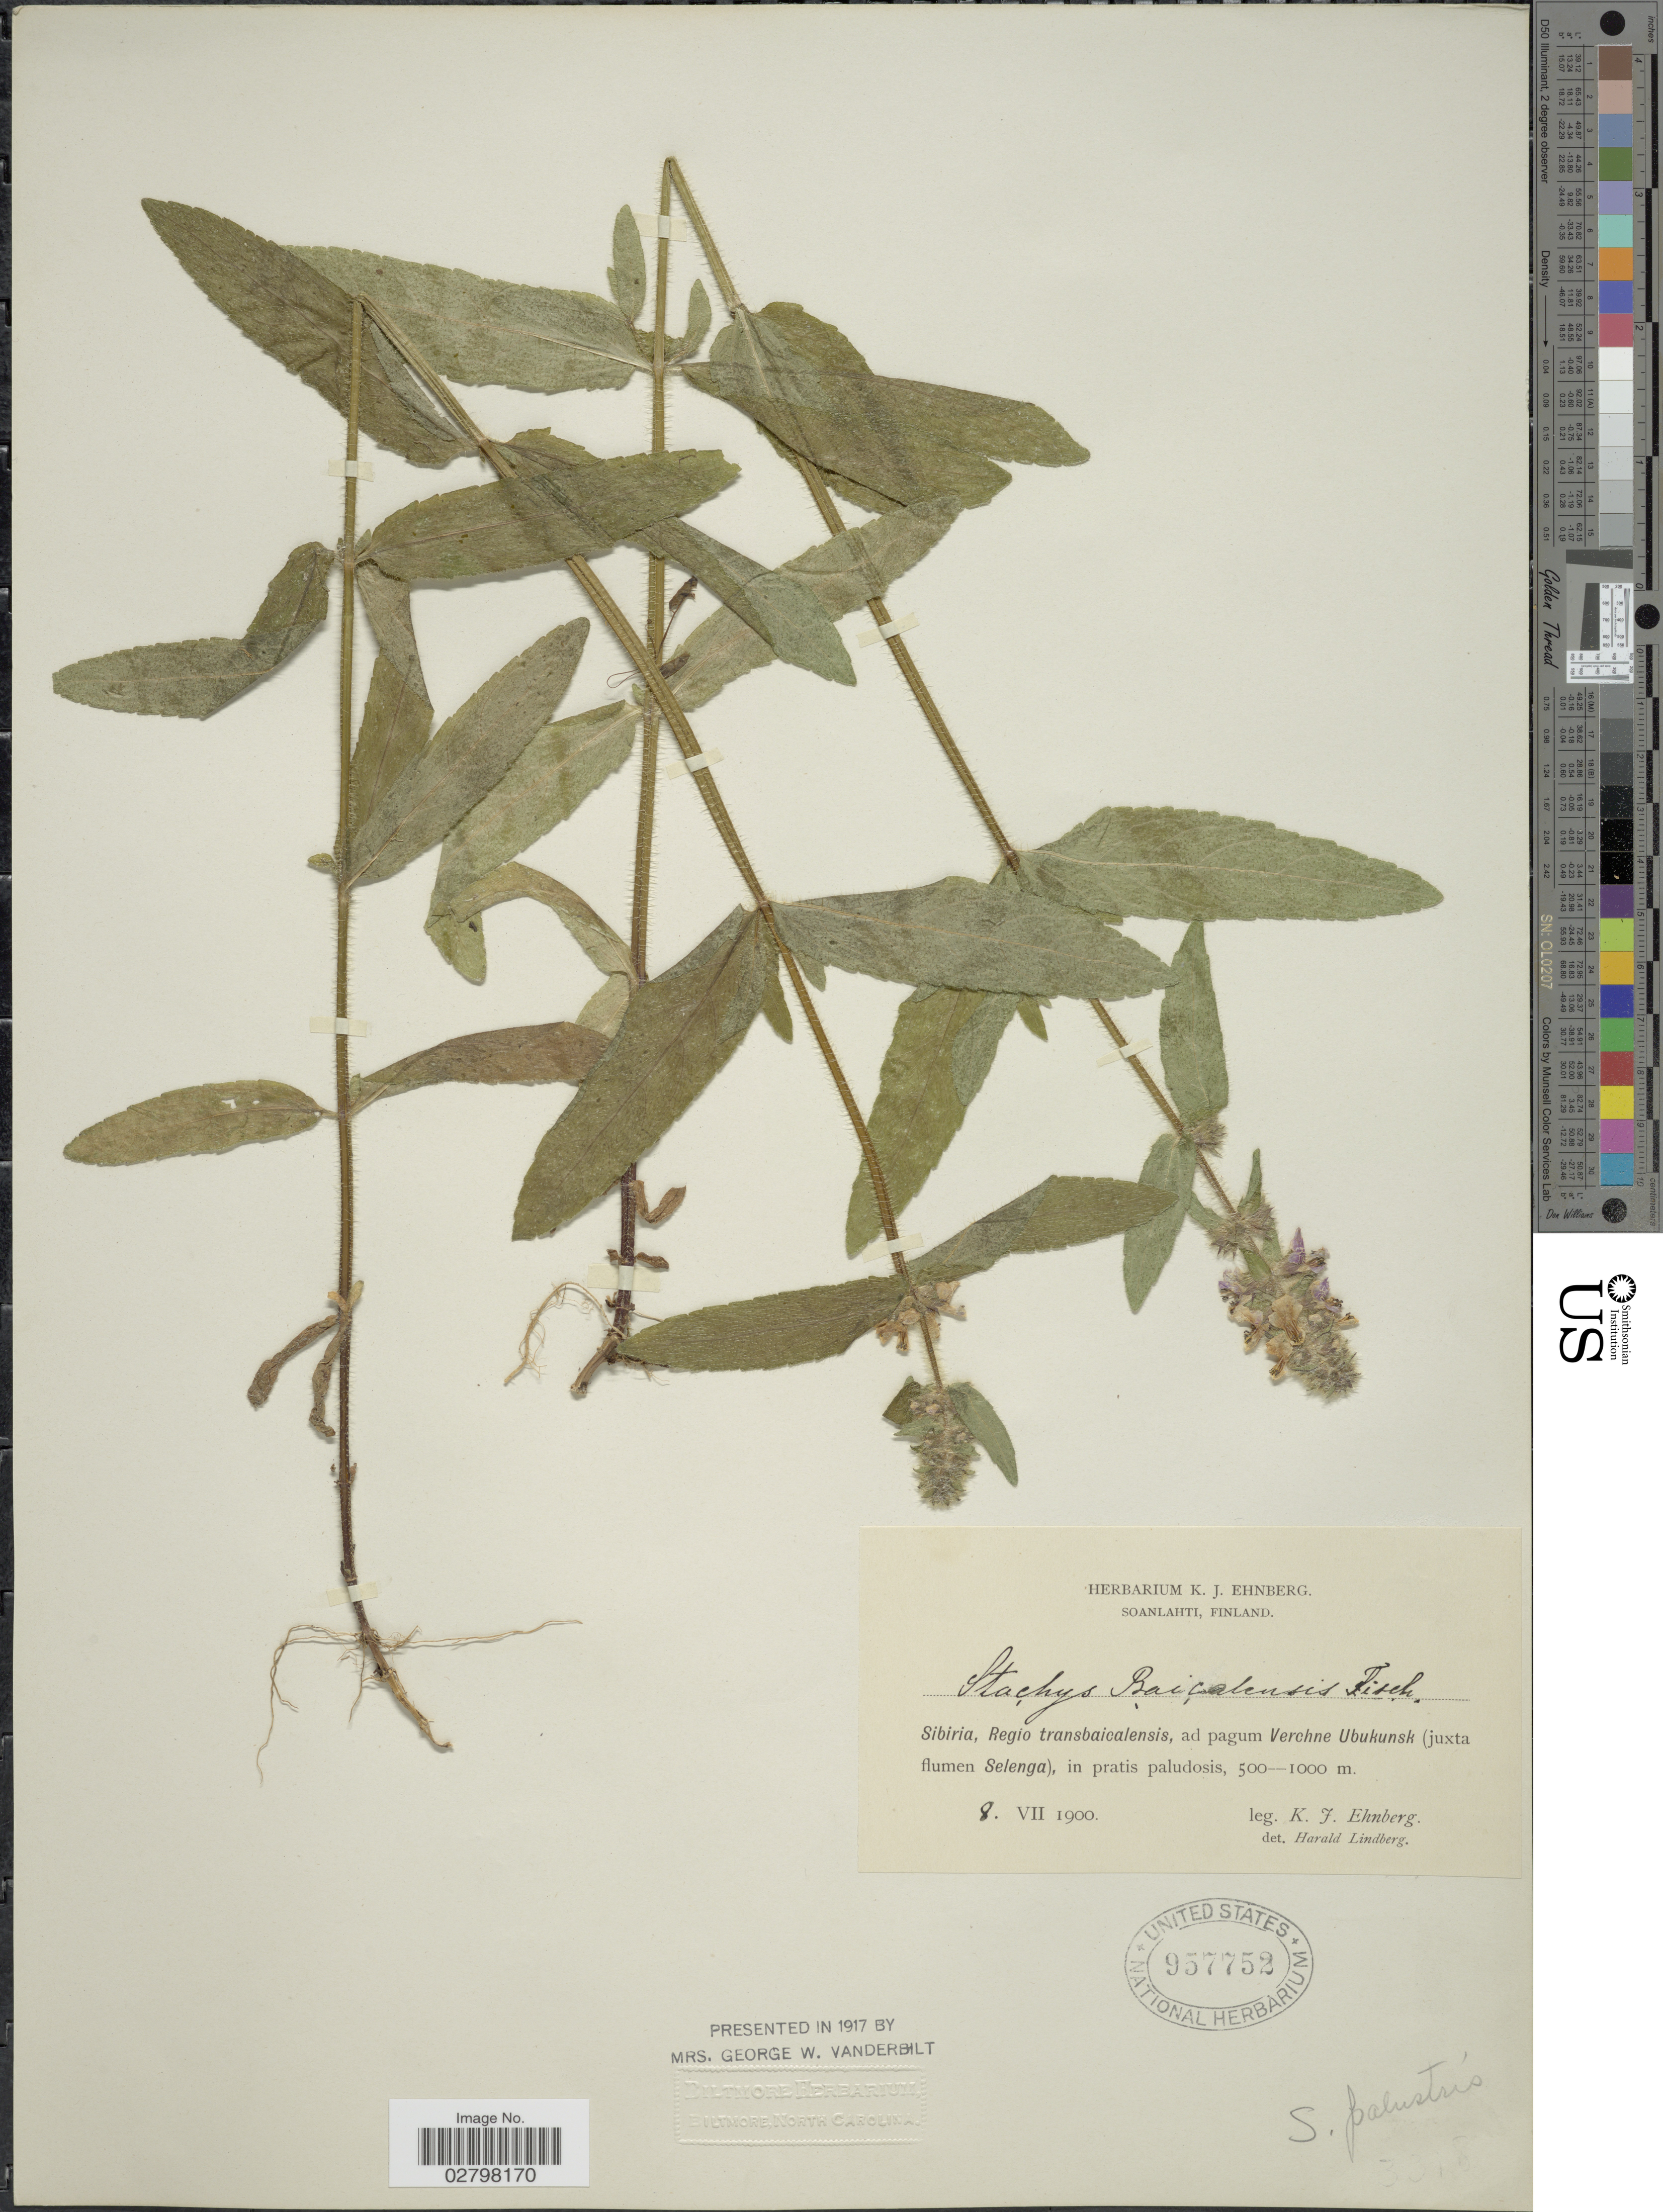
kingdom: Plantae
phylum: Tracheophyta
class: Magnoliopsida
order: Lamiales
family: Lamiaceae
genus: Stachys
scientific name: Stachys baicalensis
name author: Fisch. ex Benth.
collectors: K. Ehnberg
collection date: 1900-07-08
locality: Sibiria, Regio transbaicalensis, ad pagum Verchne Ubukunsk (juxta flumen Selenga), in pratis paludosis.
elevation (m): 500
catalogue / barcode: US 957752